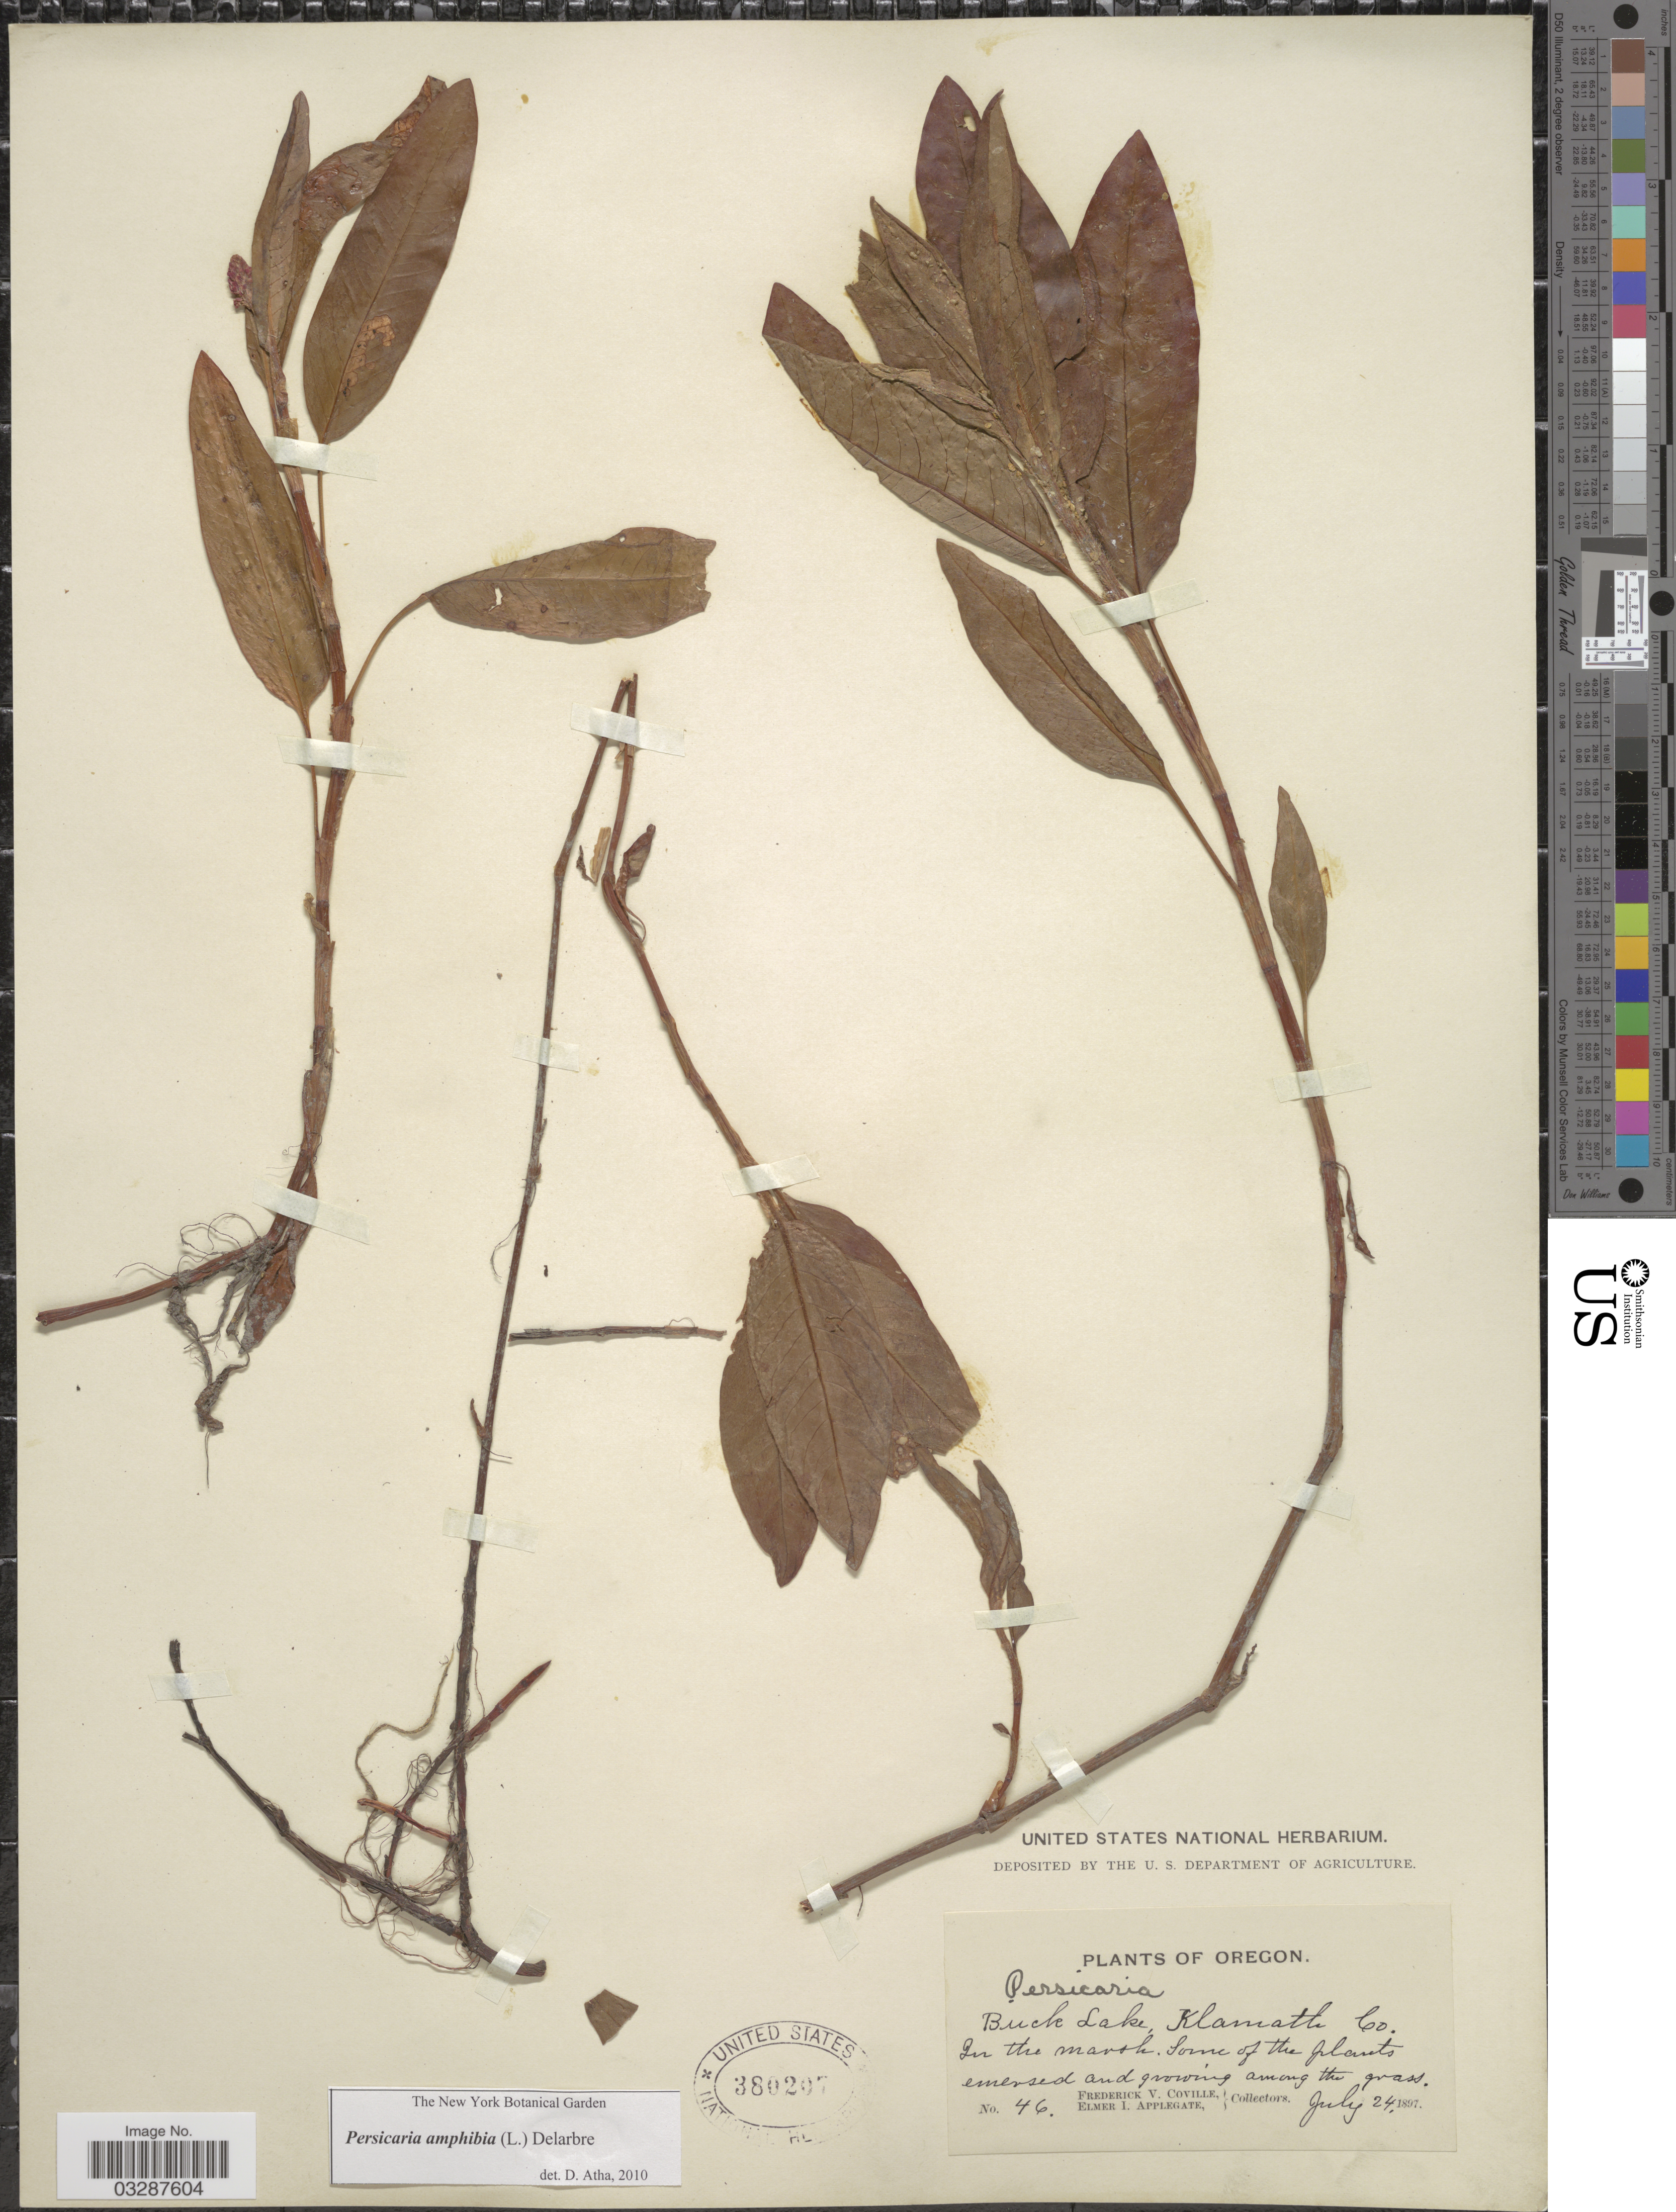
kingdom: Plantae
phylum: Tracheophyta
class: Magnoliopsida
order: Caryophyllales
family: Polygonaceae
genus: Persicaria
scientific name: Persicaria amphibia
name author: (L.) Delarbre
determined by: Atha, D. E.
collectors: F. V. Coville & E. I. Applegate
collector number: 46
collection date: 1897-07-24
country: United States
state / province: Oregon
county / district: Klamath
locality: Buck Lake, Klamath Co.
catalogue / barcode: US 380207